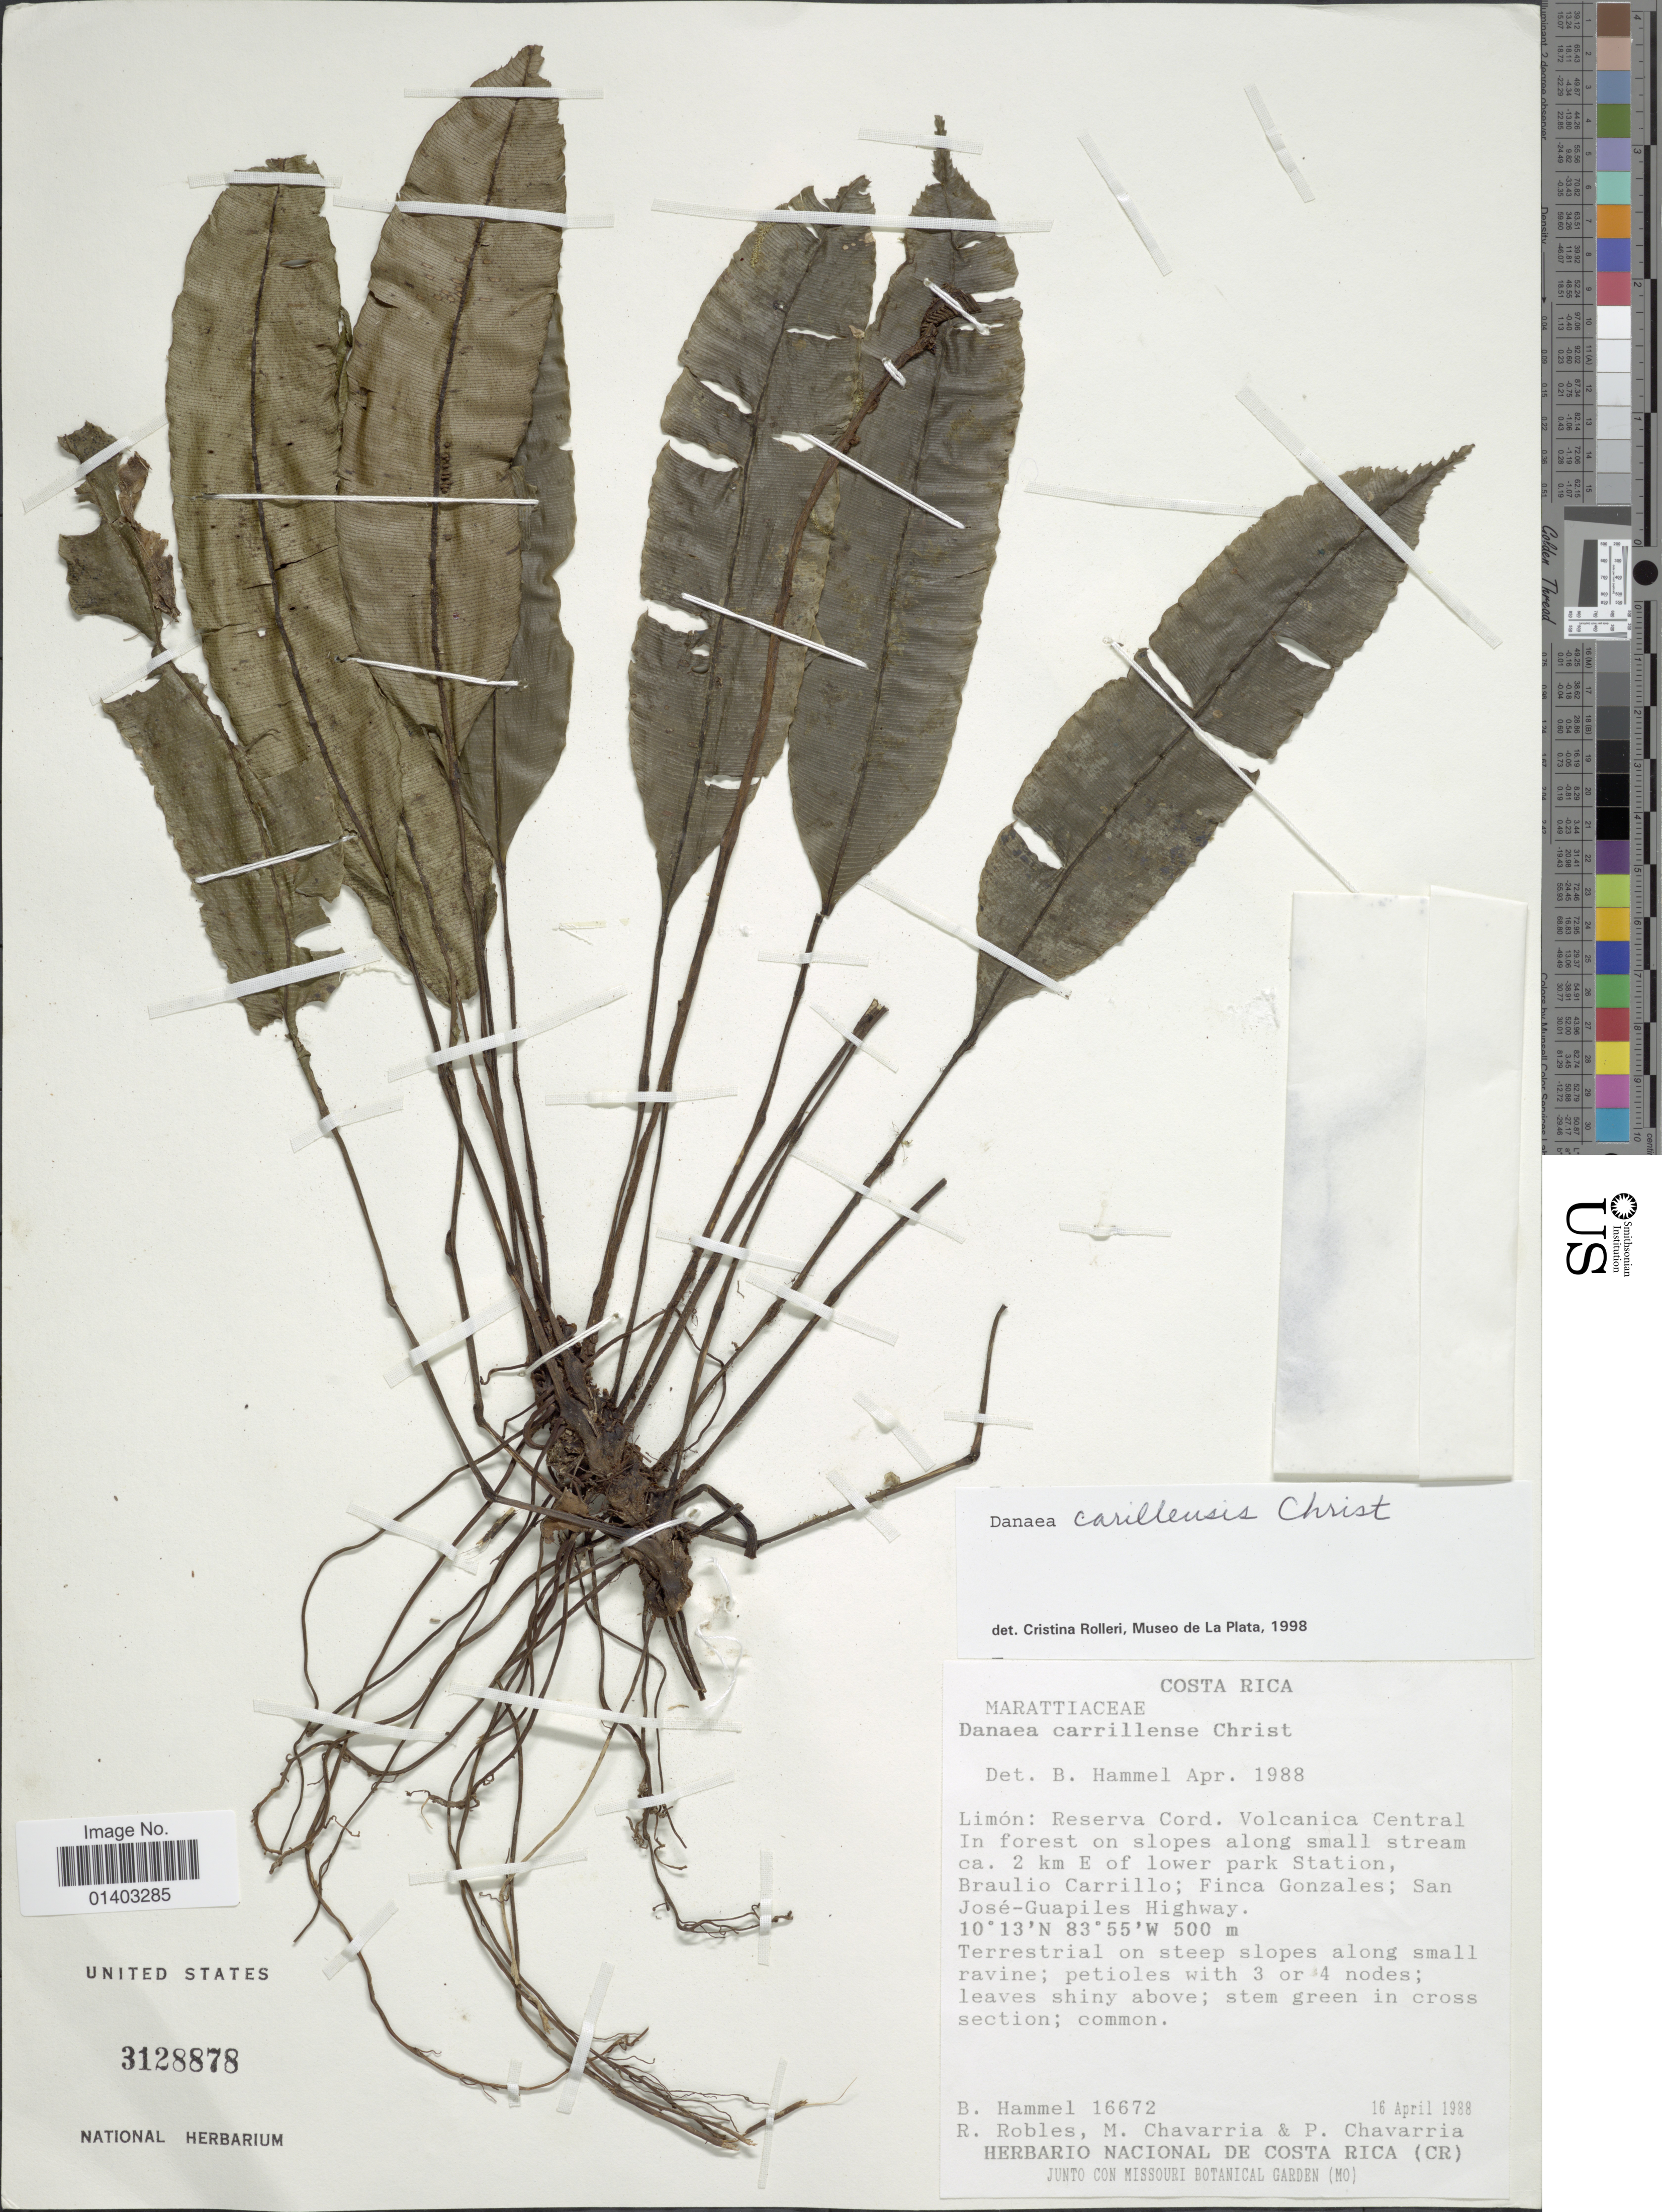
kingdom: Plantae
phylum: Tracheophyta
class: Polypodiopsida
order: Marattiales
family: Marattiaceae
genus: Danaea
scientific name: Danaea carillensis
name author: Christ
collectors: B. Hammel, R. Robles, M. Chavarria & P. Chavarria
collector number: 16672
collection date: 1988-04-16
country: Costa Rica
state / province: Limón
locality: Reserva Cord. Volcanica Central. In forest on slopes along small stream ca 2 km E of lower park Station, Braulio Carrillo; Finca Gonzales; San José-Guapiles Highway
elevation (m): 500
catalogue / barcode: US 3128878